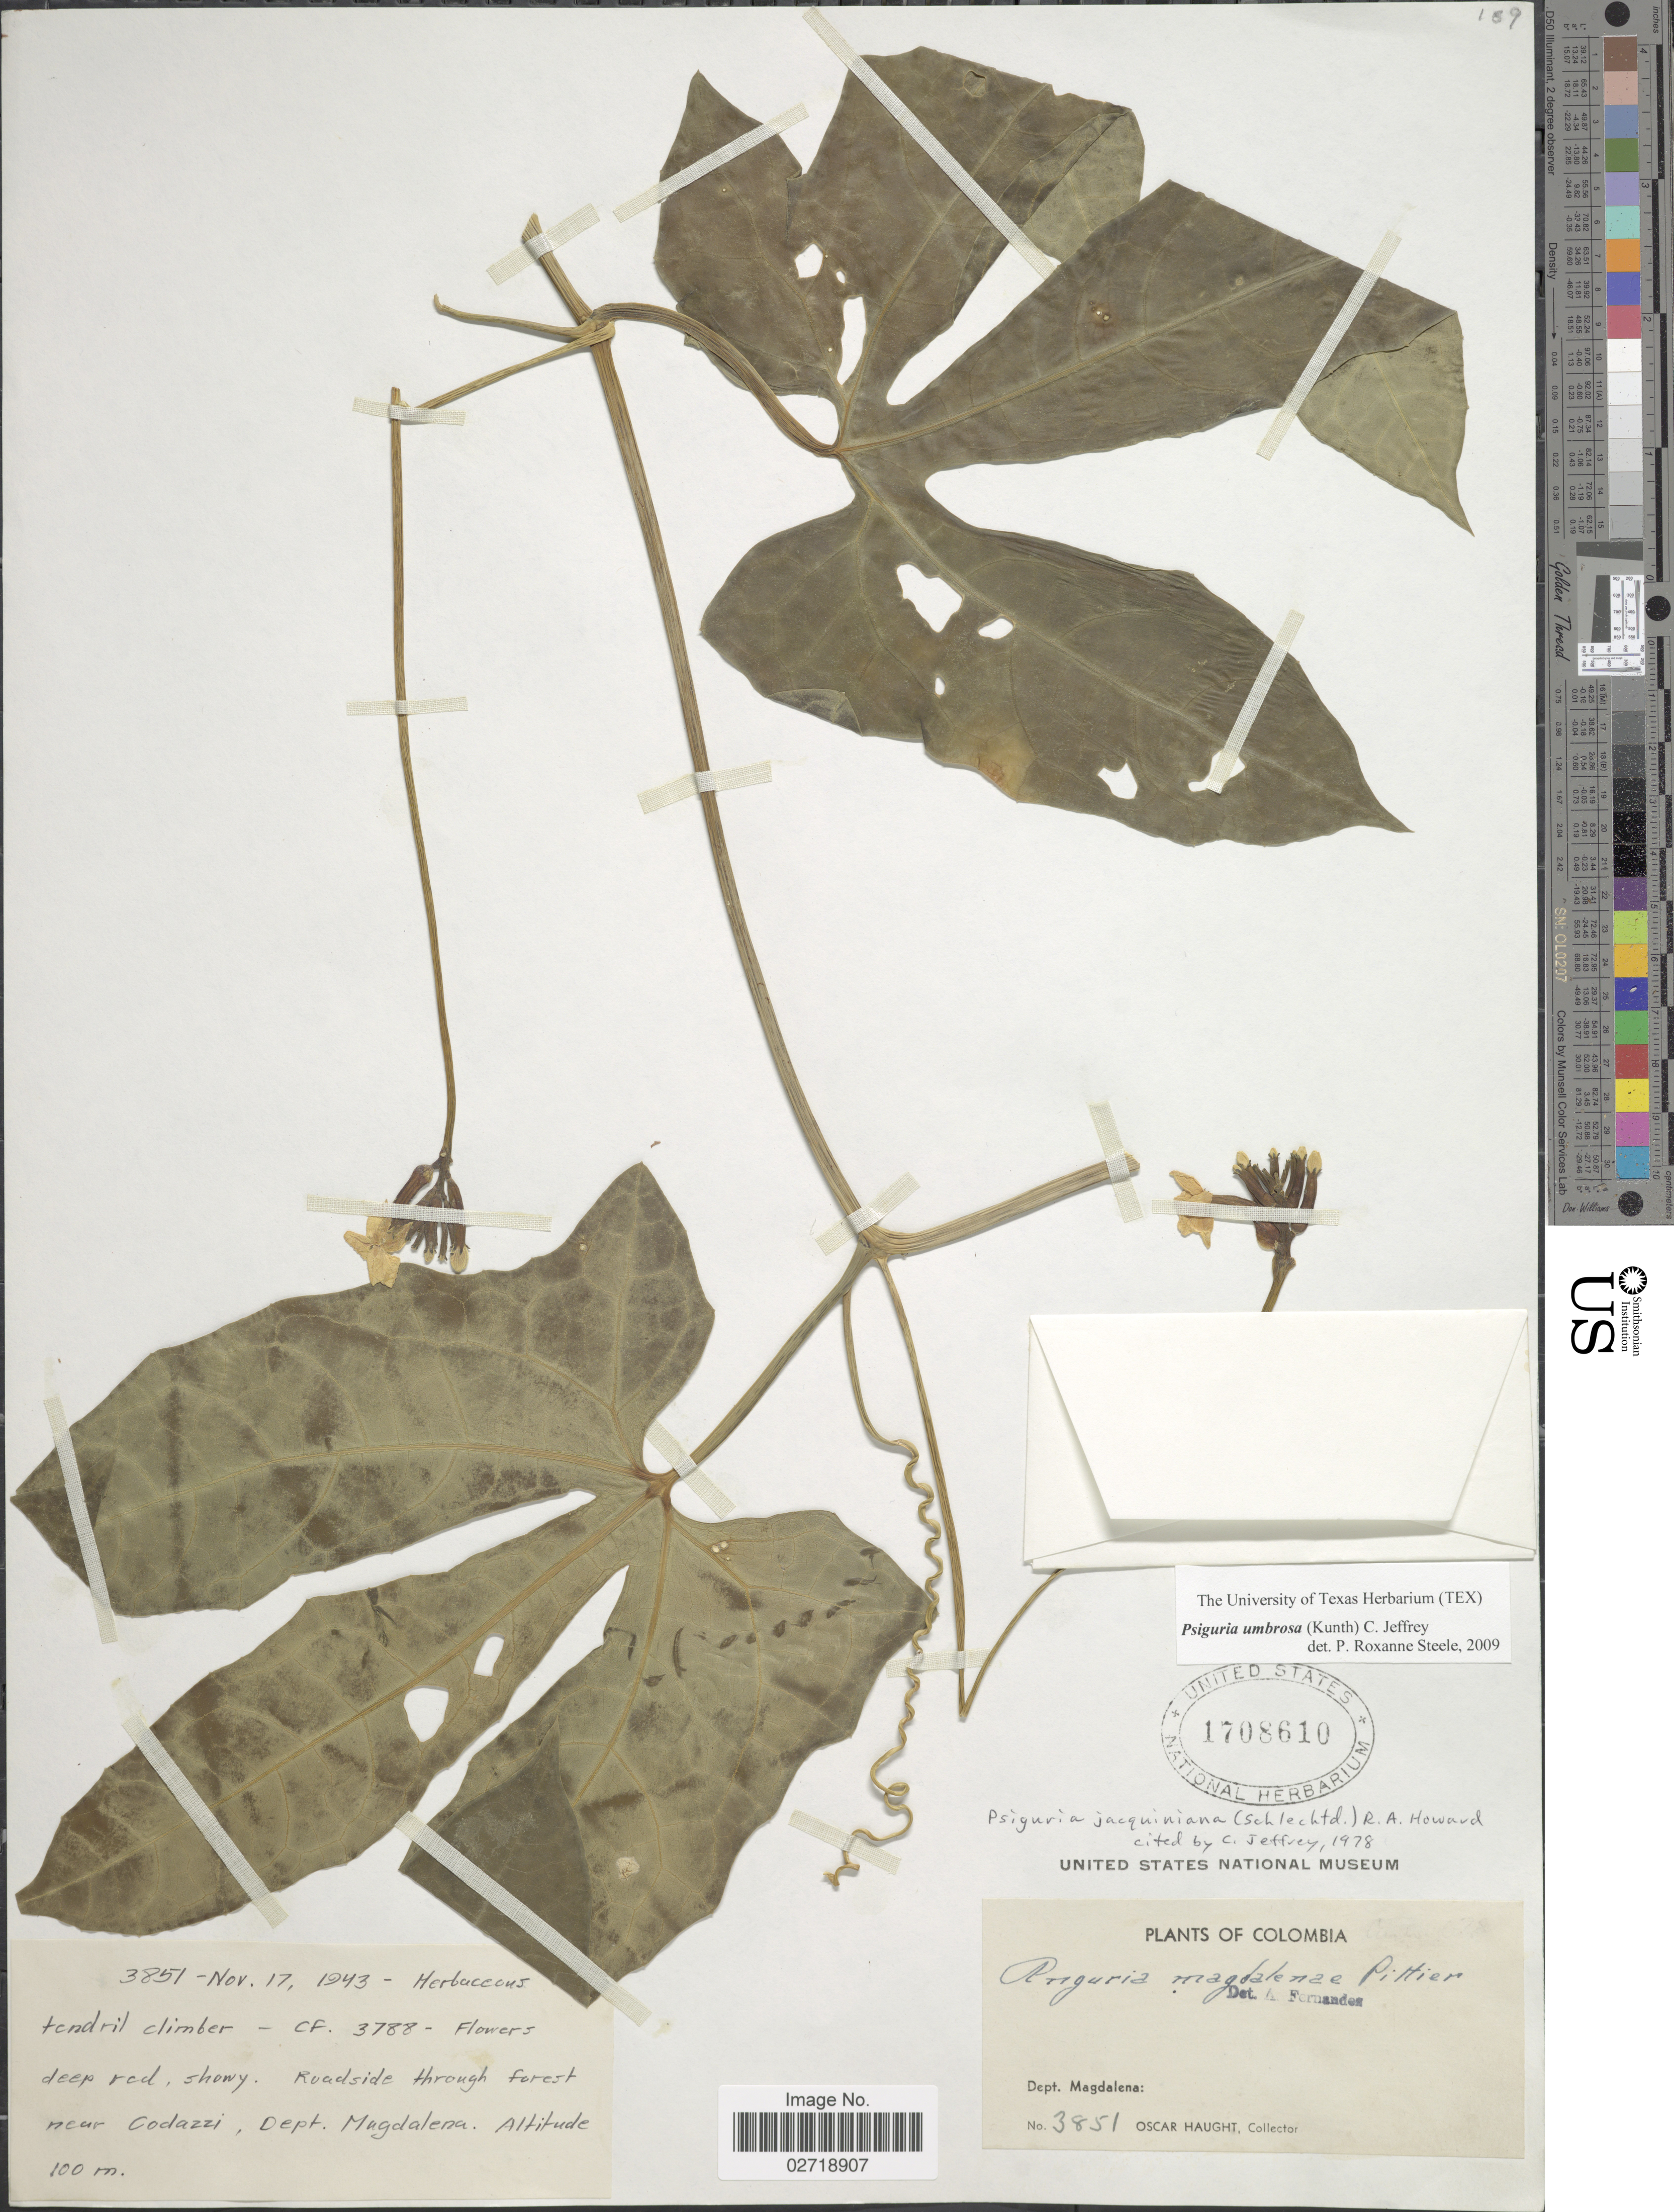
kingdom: Plantae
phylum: Tracheophyta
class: Magnoliopsida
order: Cucurbitales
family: Cucurbitaceae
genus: Psiguria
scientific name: Psiguria umbrosa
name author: (Kunth) C. Jeffrey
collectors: O. Haught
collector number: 3851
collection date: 1943-11-17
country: Colombia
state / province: Magdalena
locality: Near Codazzi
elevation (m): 100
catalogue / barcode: US 1708610